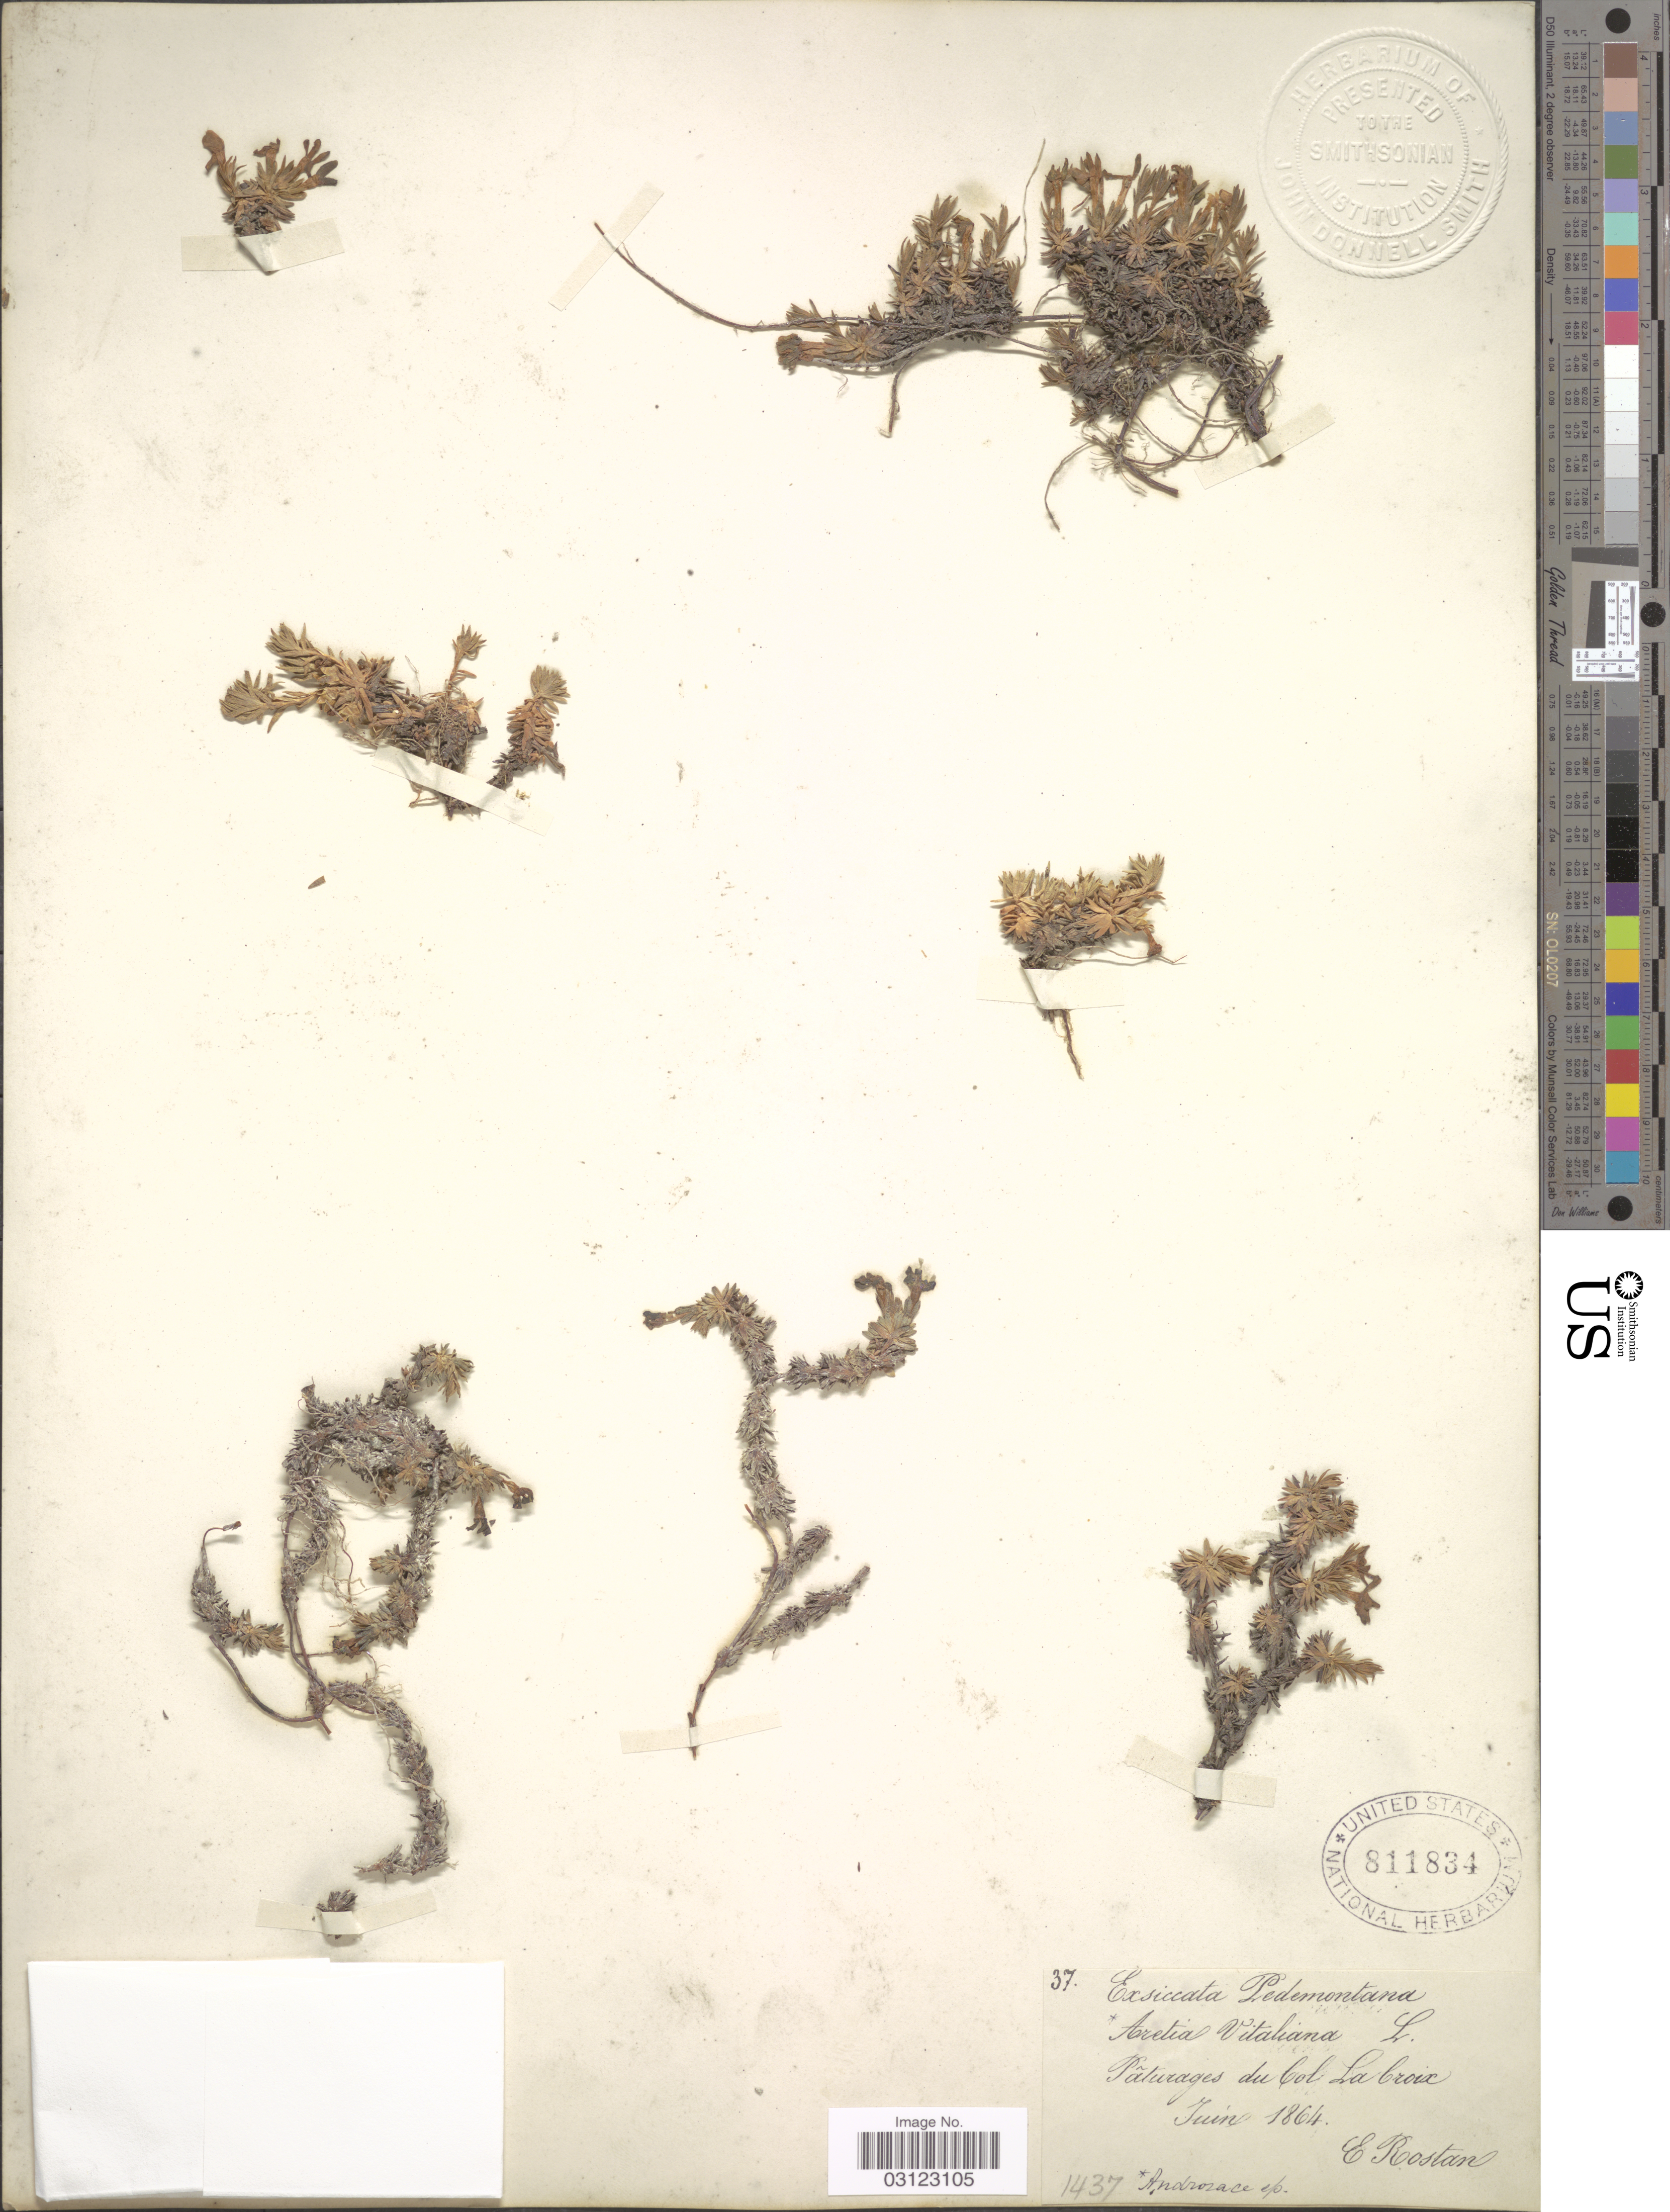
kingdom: Plantae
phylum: Tracheophyta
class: Magnoliopsida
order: Ericales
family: Primulaceae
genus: Aretia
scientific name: Aretia vitaliana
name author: (L.) L.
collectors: E. Rostan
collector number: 37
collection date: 1864-06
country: France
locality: Pedemontana. Pâturages du Col La Croix.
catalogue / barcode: US 811834